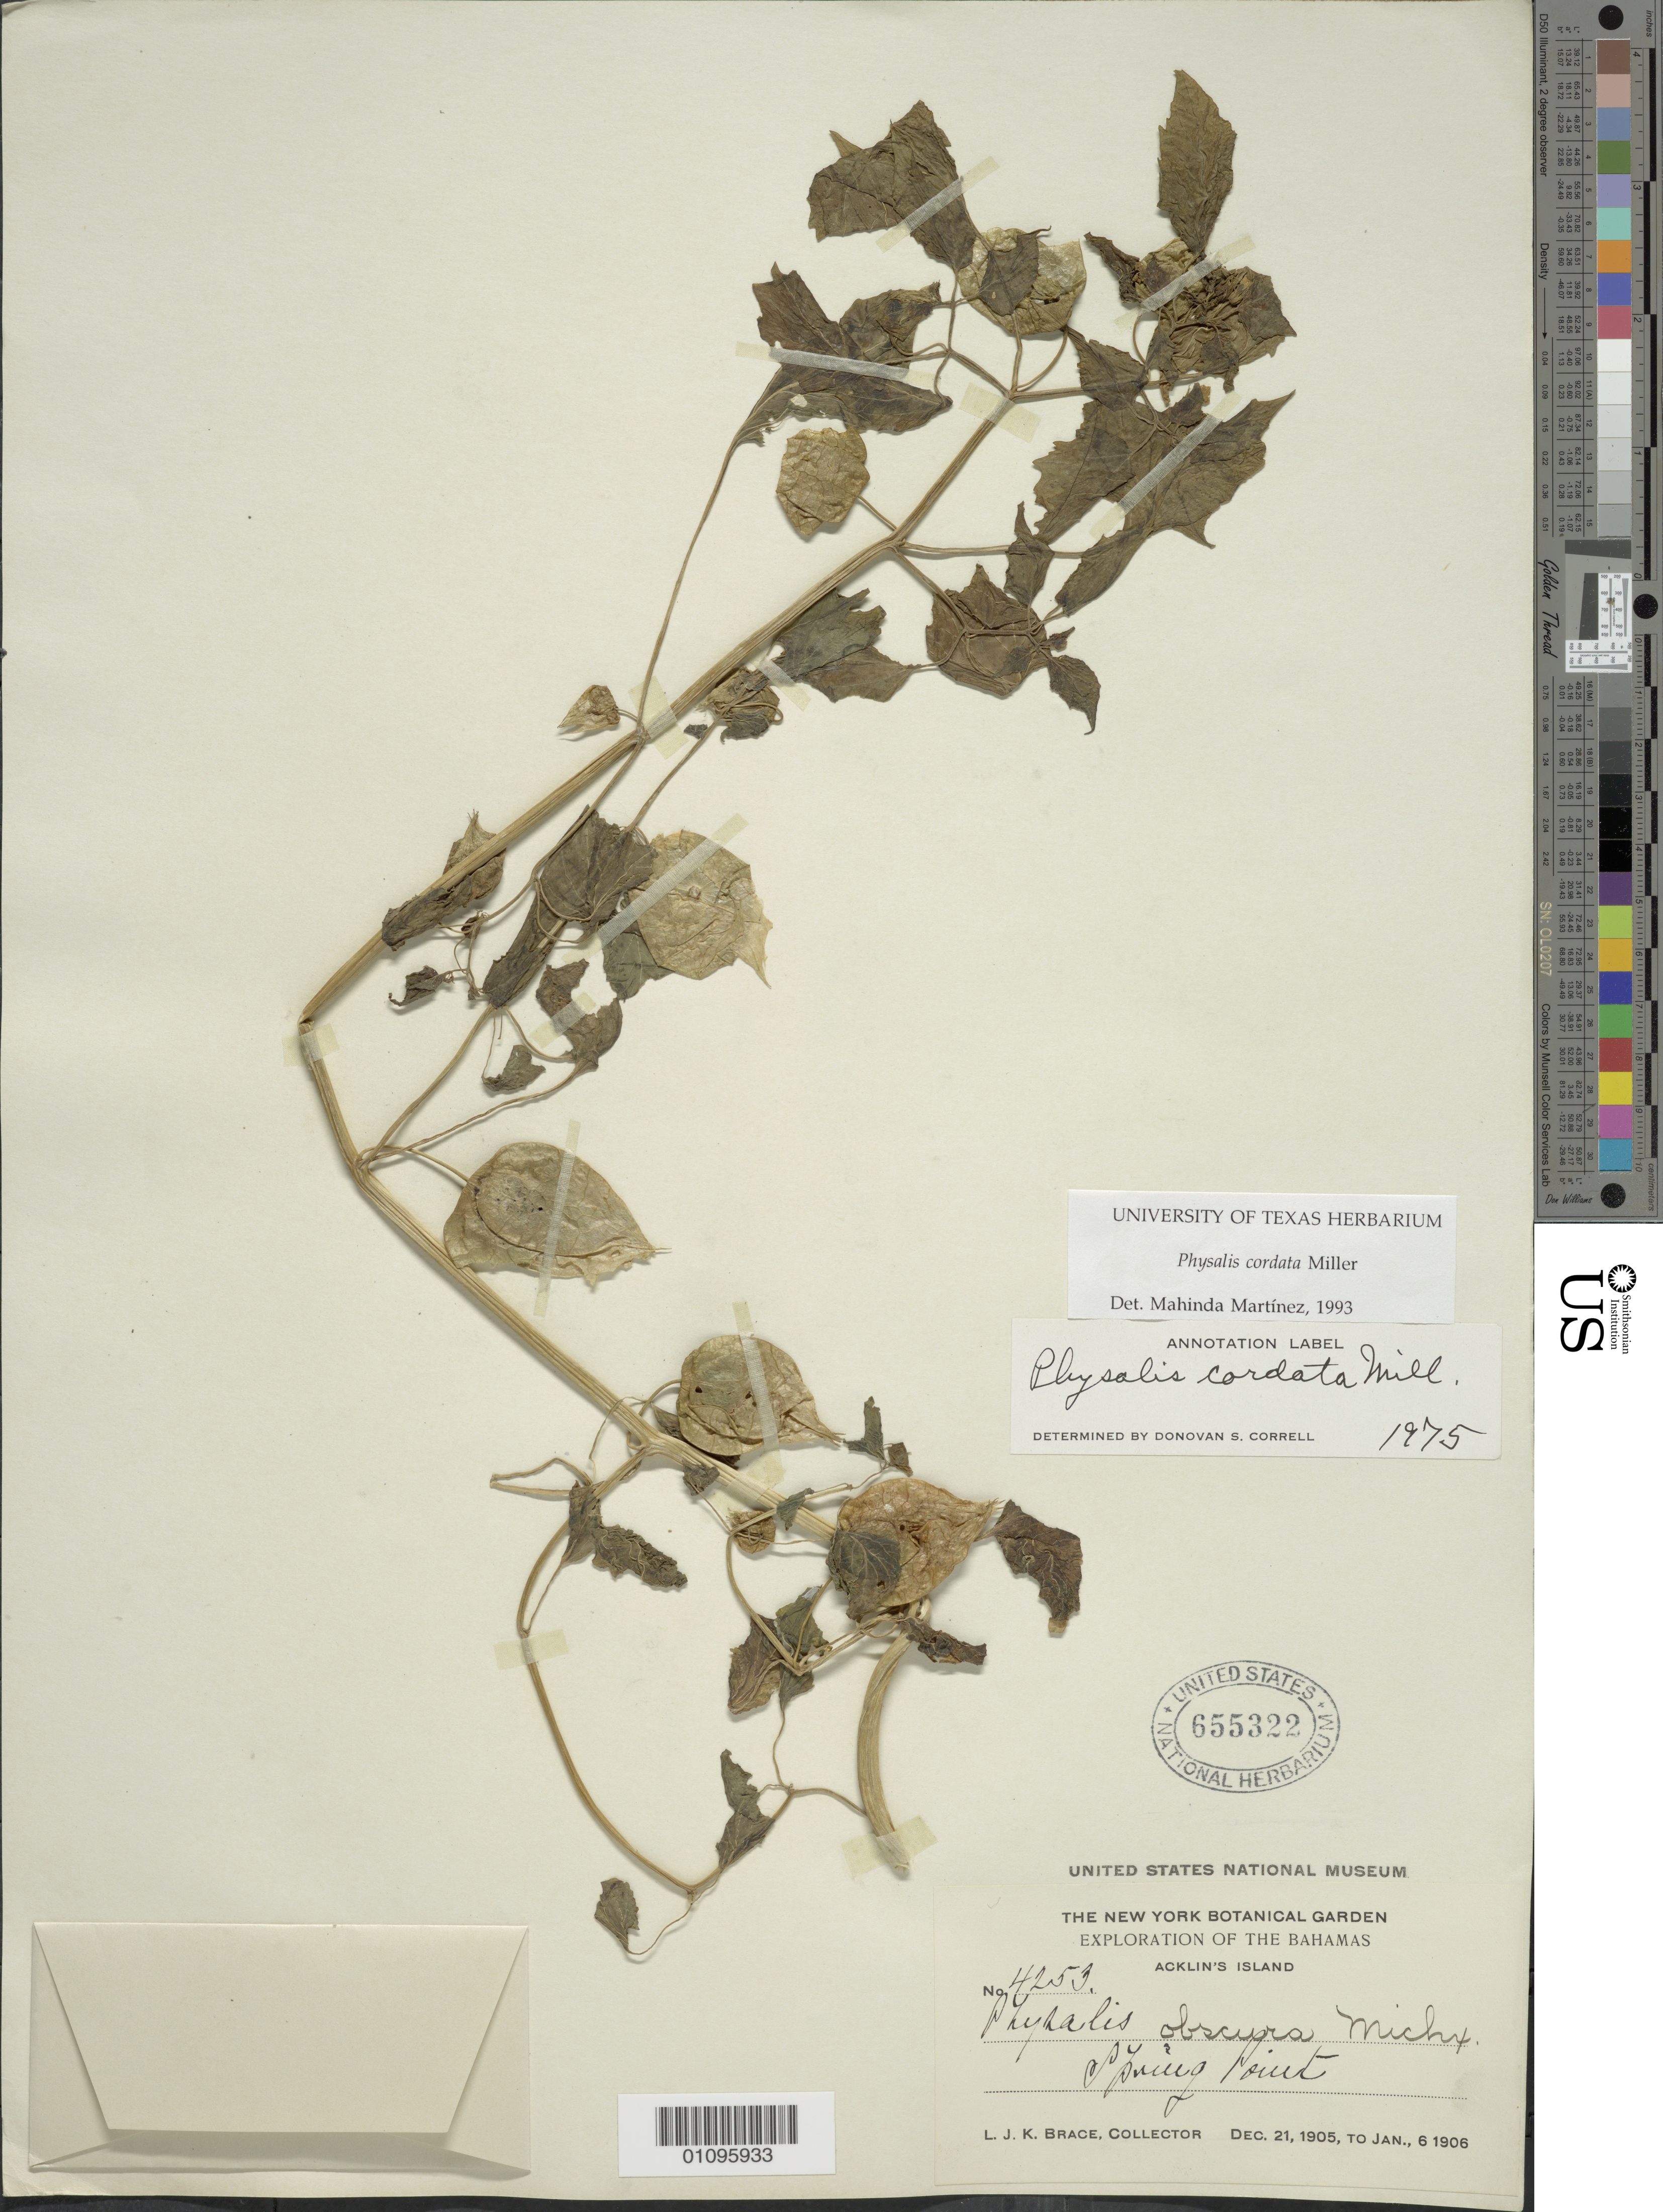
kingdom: Plantae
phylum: Tracheophyta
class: Magnoliopsida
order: Solanales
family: Solanaceae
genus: Physalis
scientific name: Physalis cordata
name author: Mill.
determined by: Martinez, M.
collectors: L. J. K. Brace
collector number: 4253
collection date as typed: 21 Dec 1905 to 06 Jan 1906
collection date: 1905-12-21/1906-01-06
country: Bahamas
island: Acklin's I.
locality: Spring Point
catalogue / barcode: US 655322